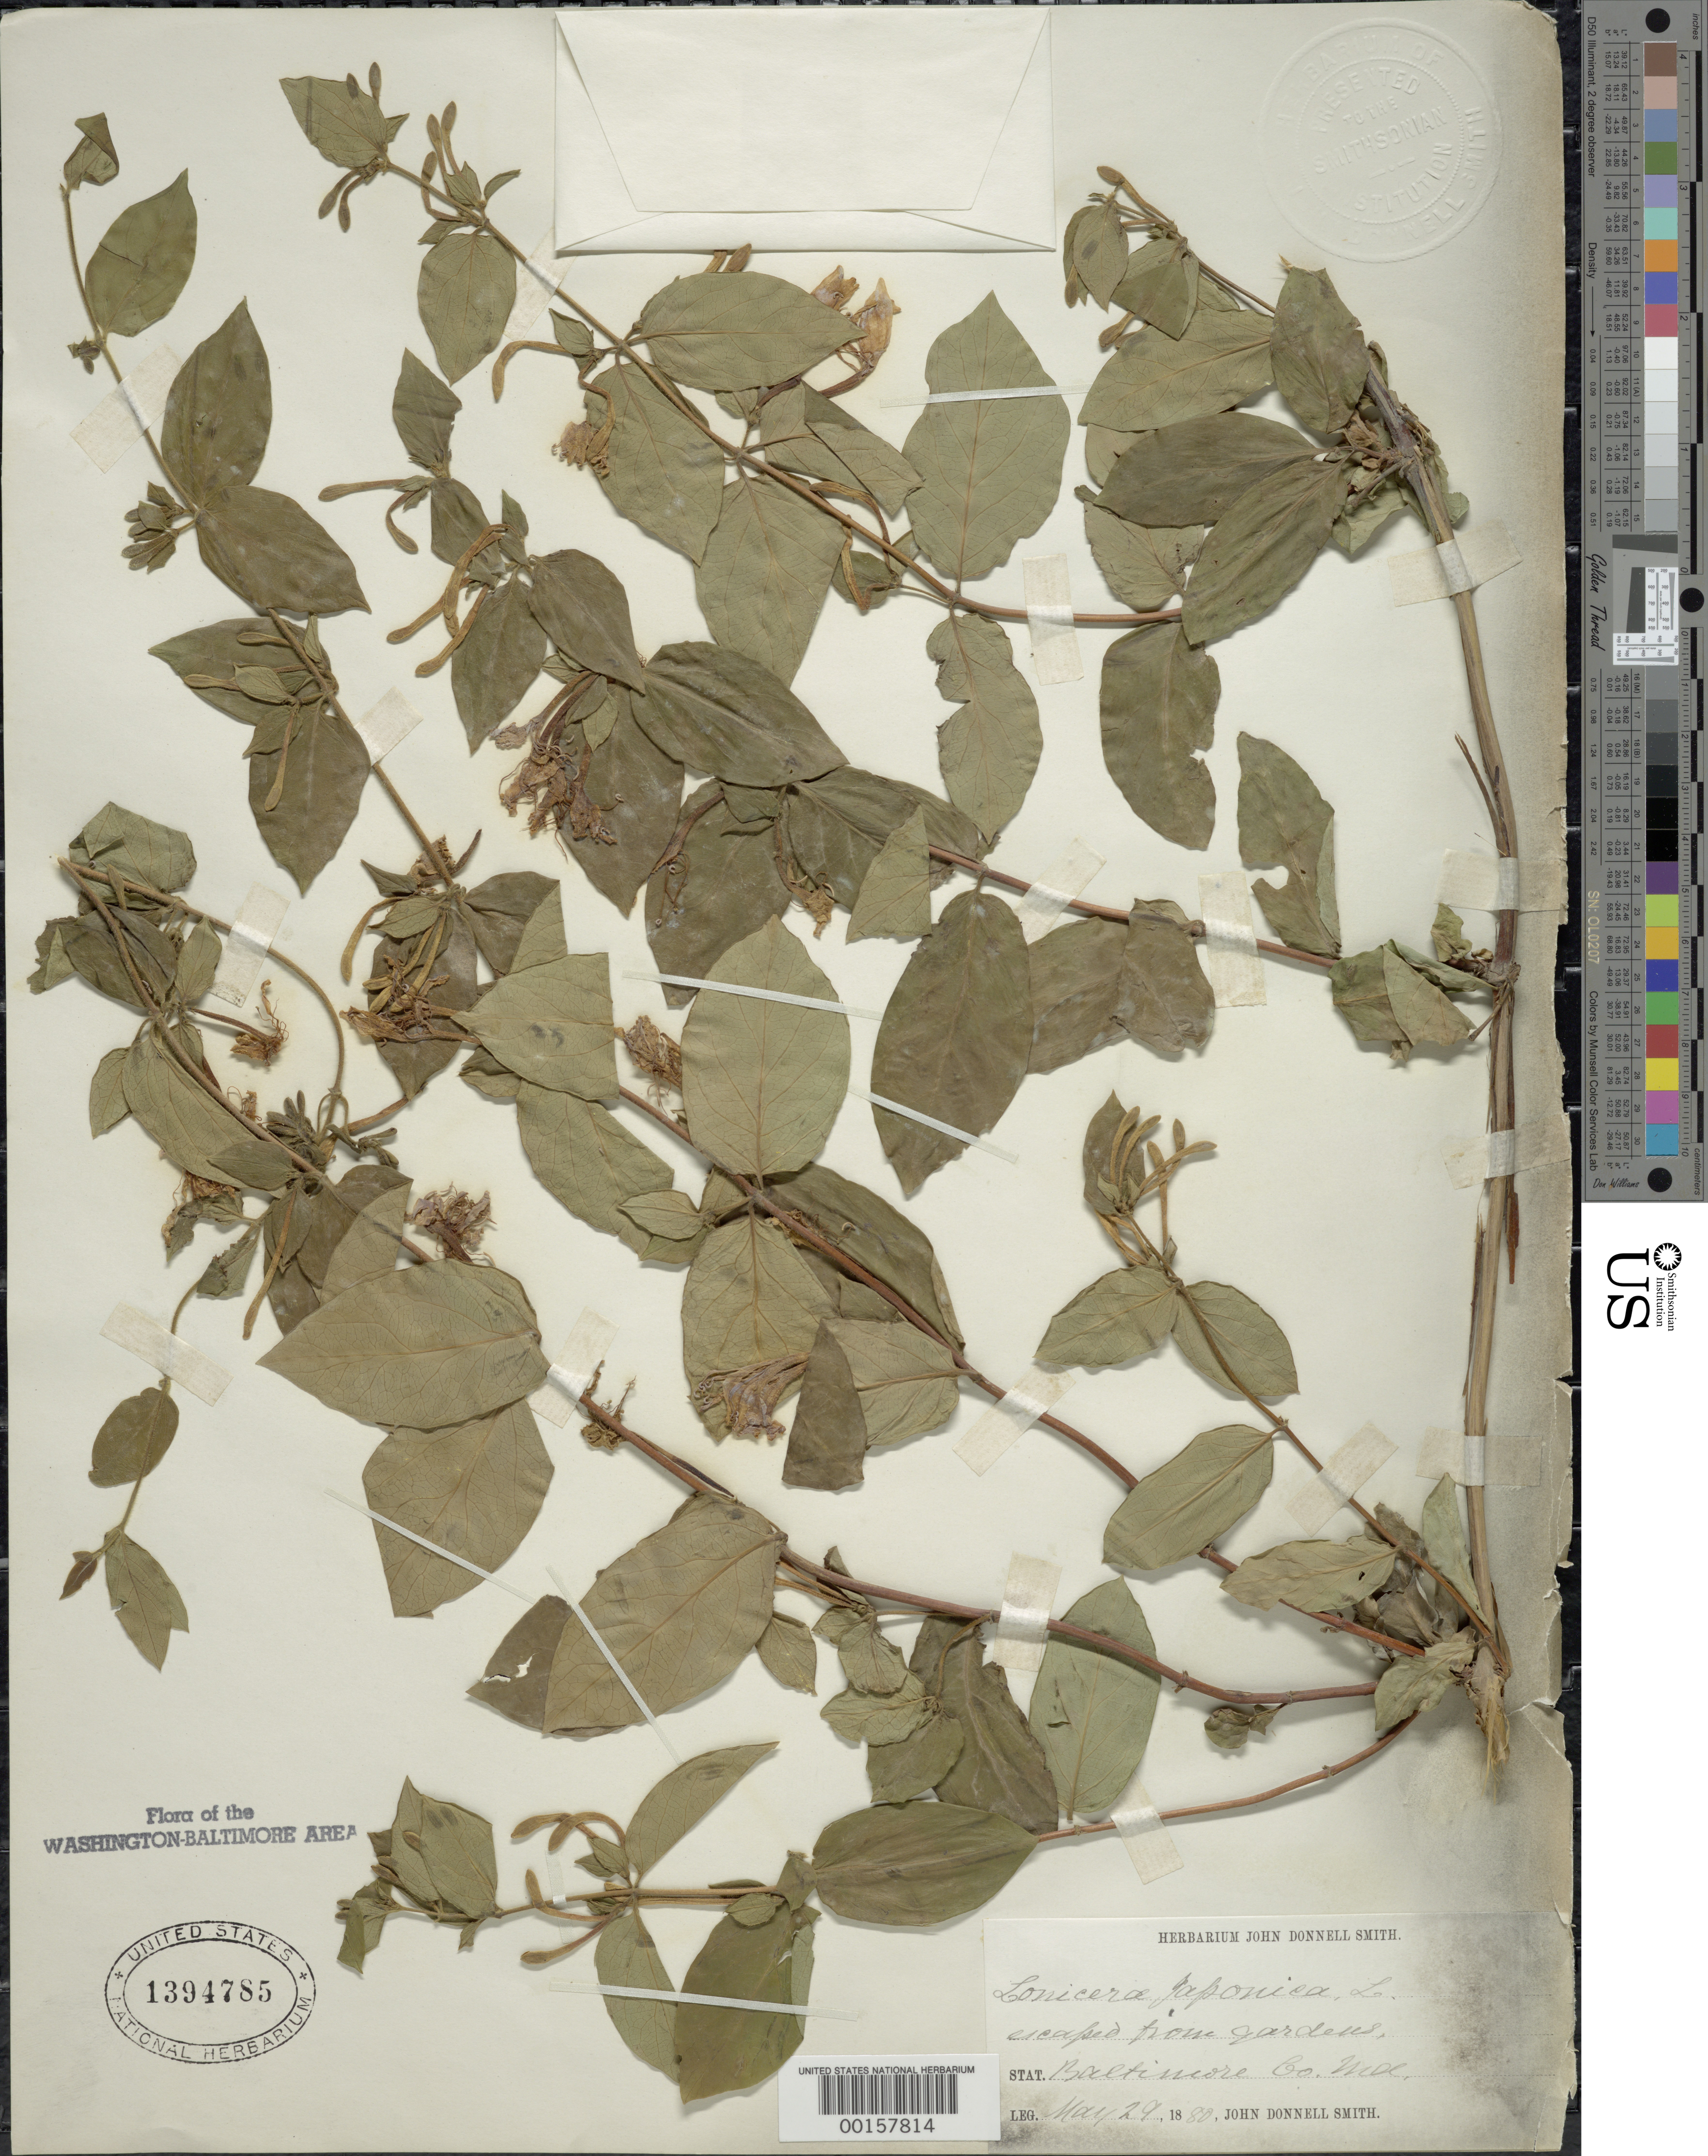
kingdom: Plantae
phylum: Tracheophyta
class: Magnoliopsida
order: Dipsacales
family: Caprifoliaceae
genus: Lonicera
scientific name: Lonicera japonica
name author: Thunb.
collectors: J. Donnell Smith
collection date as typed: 29 May 1880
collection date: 1880-05-29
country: United States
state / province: Maryland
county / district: Baltimore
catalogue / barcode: US 1394785